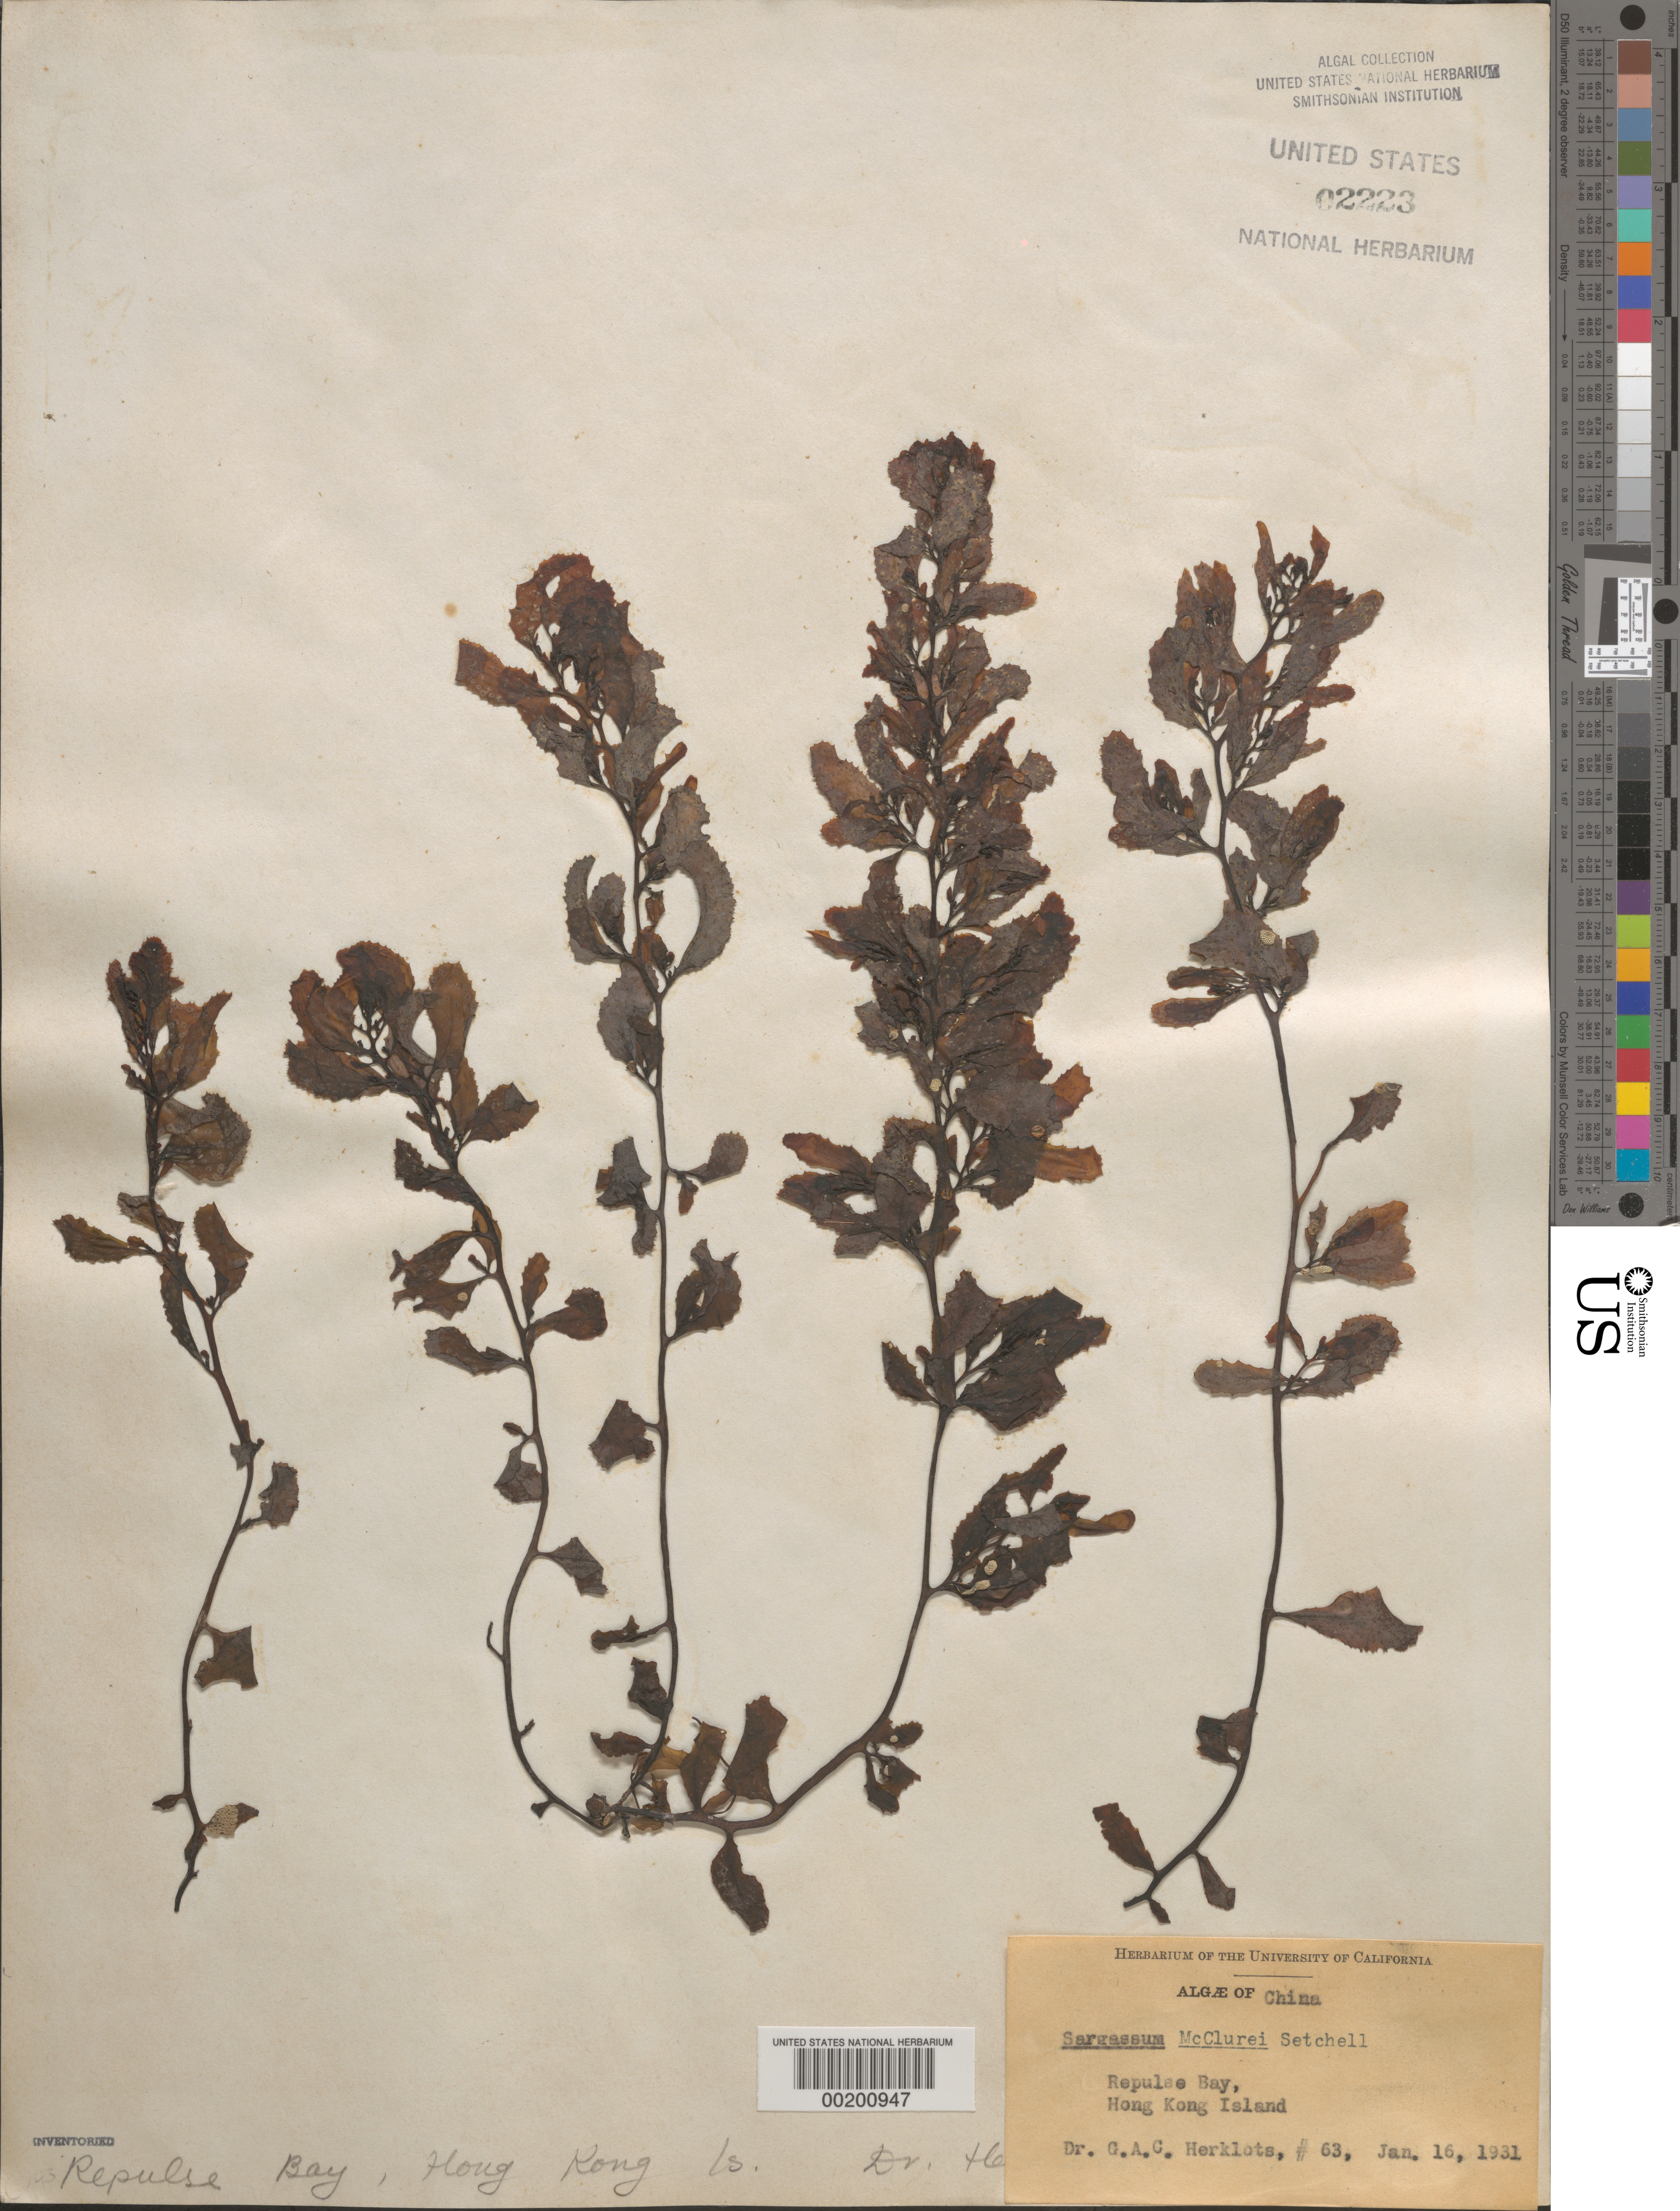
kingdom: Chromista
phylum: Ochrophyta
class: Phaeophyceae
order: Fucales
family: Sargassaceae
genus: Sargassum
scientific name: Sargassum mcclurei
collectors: G. Herklots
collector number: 63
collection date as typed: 16 Jan 1931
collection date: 1931-01-16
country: China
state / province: Hong Kong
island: Hong Kong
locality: Repulse Bay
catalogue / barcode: US 2223